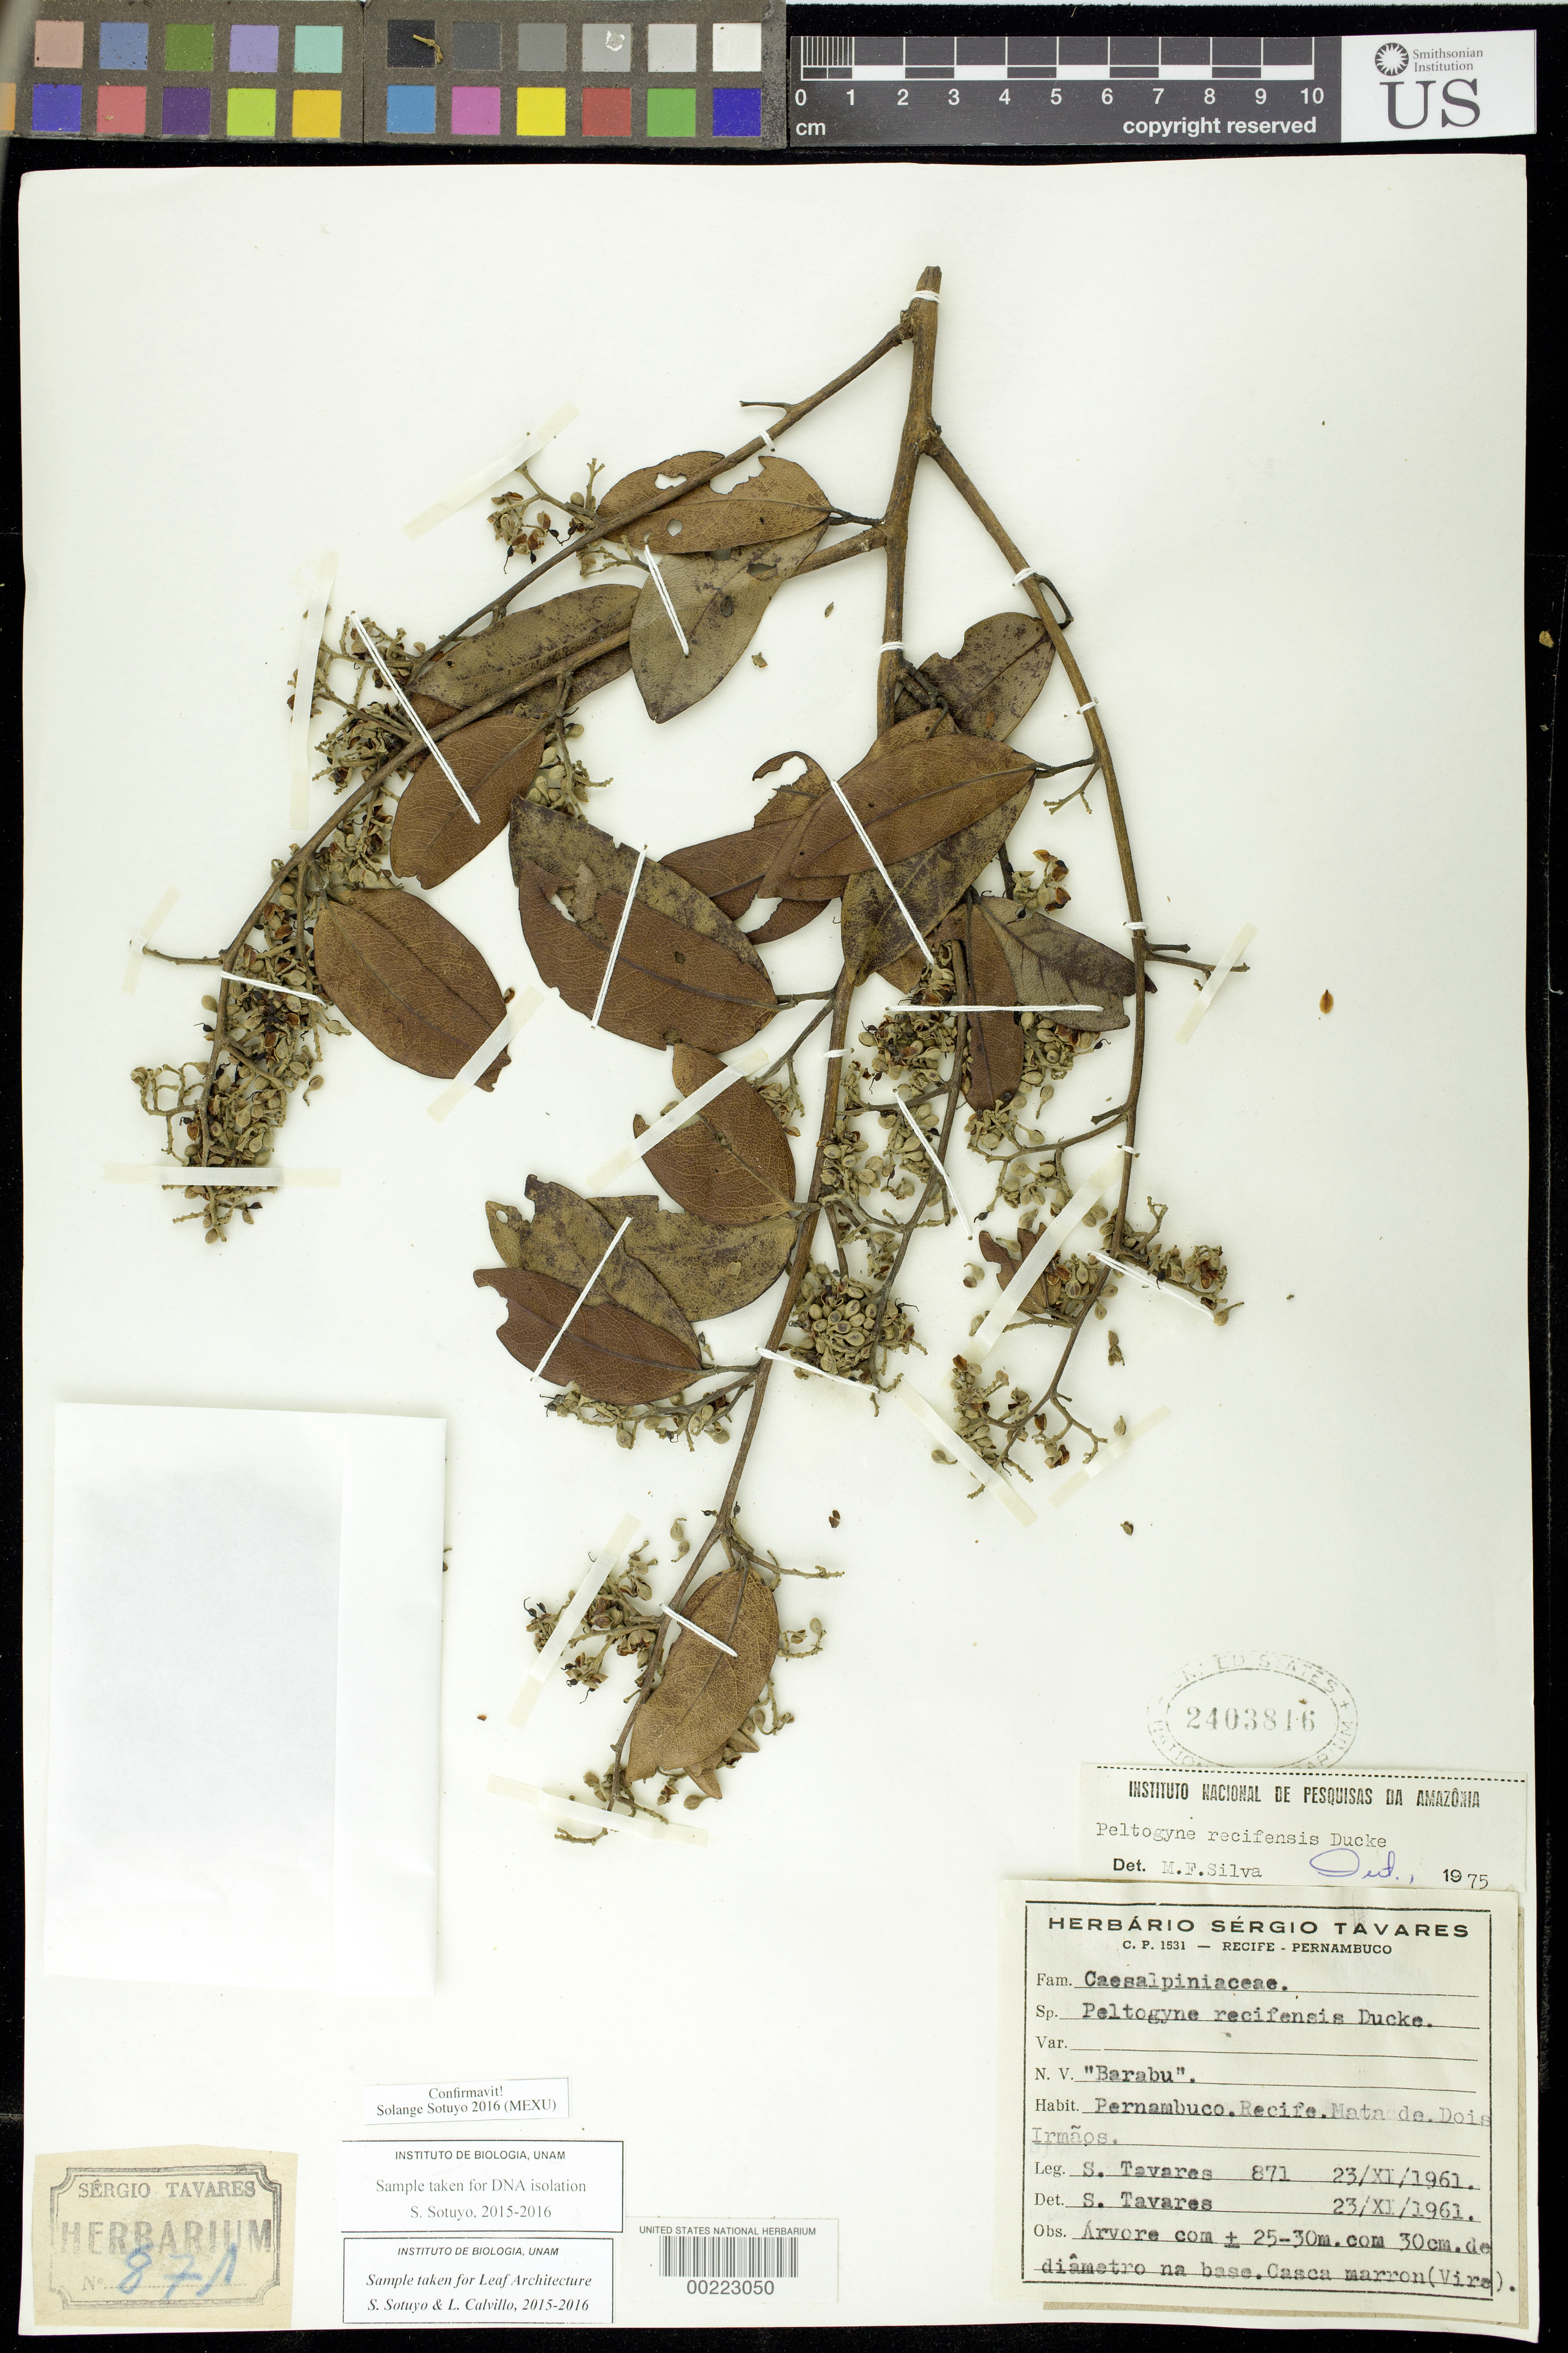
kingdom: Plantae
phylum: Tracheophyta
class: Magnoliopsida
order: Fabales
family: Fabaceae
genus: Peltogyne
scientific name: Peltogyne recifensis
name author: Ducke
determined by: Sotuyo, Solange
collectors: S. Tavares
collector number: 871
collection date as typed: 23 Nov 1961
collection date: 1961-11-23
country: Brazil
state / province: Pernambuco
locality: Recife; mata de dois irmaos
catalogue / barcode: US 2403816